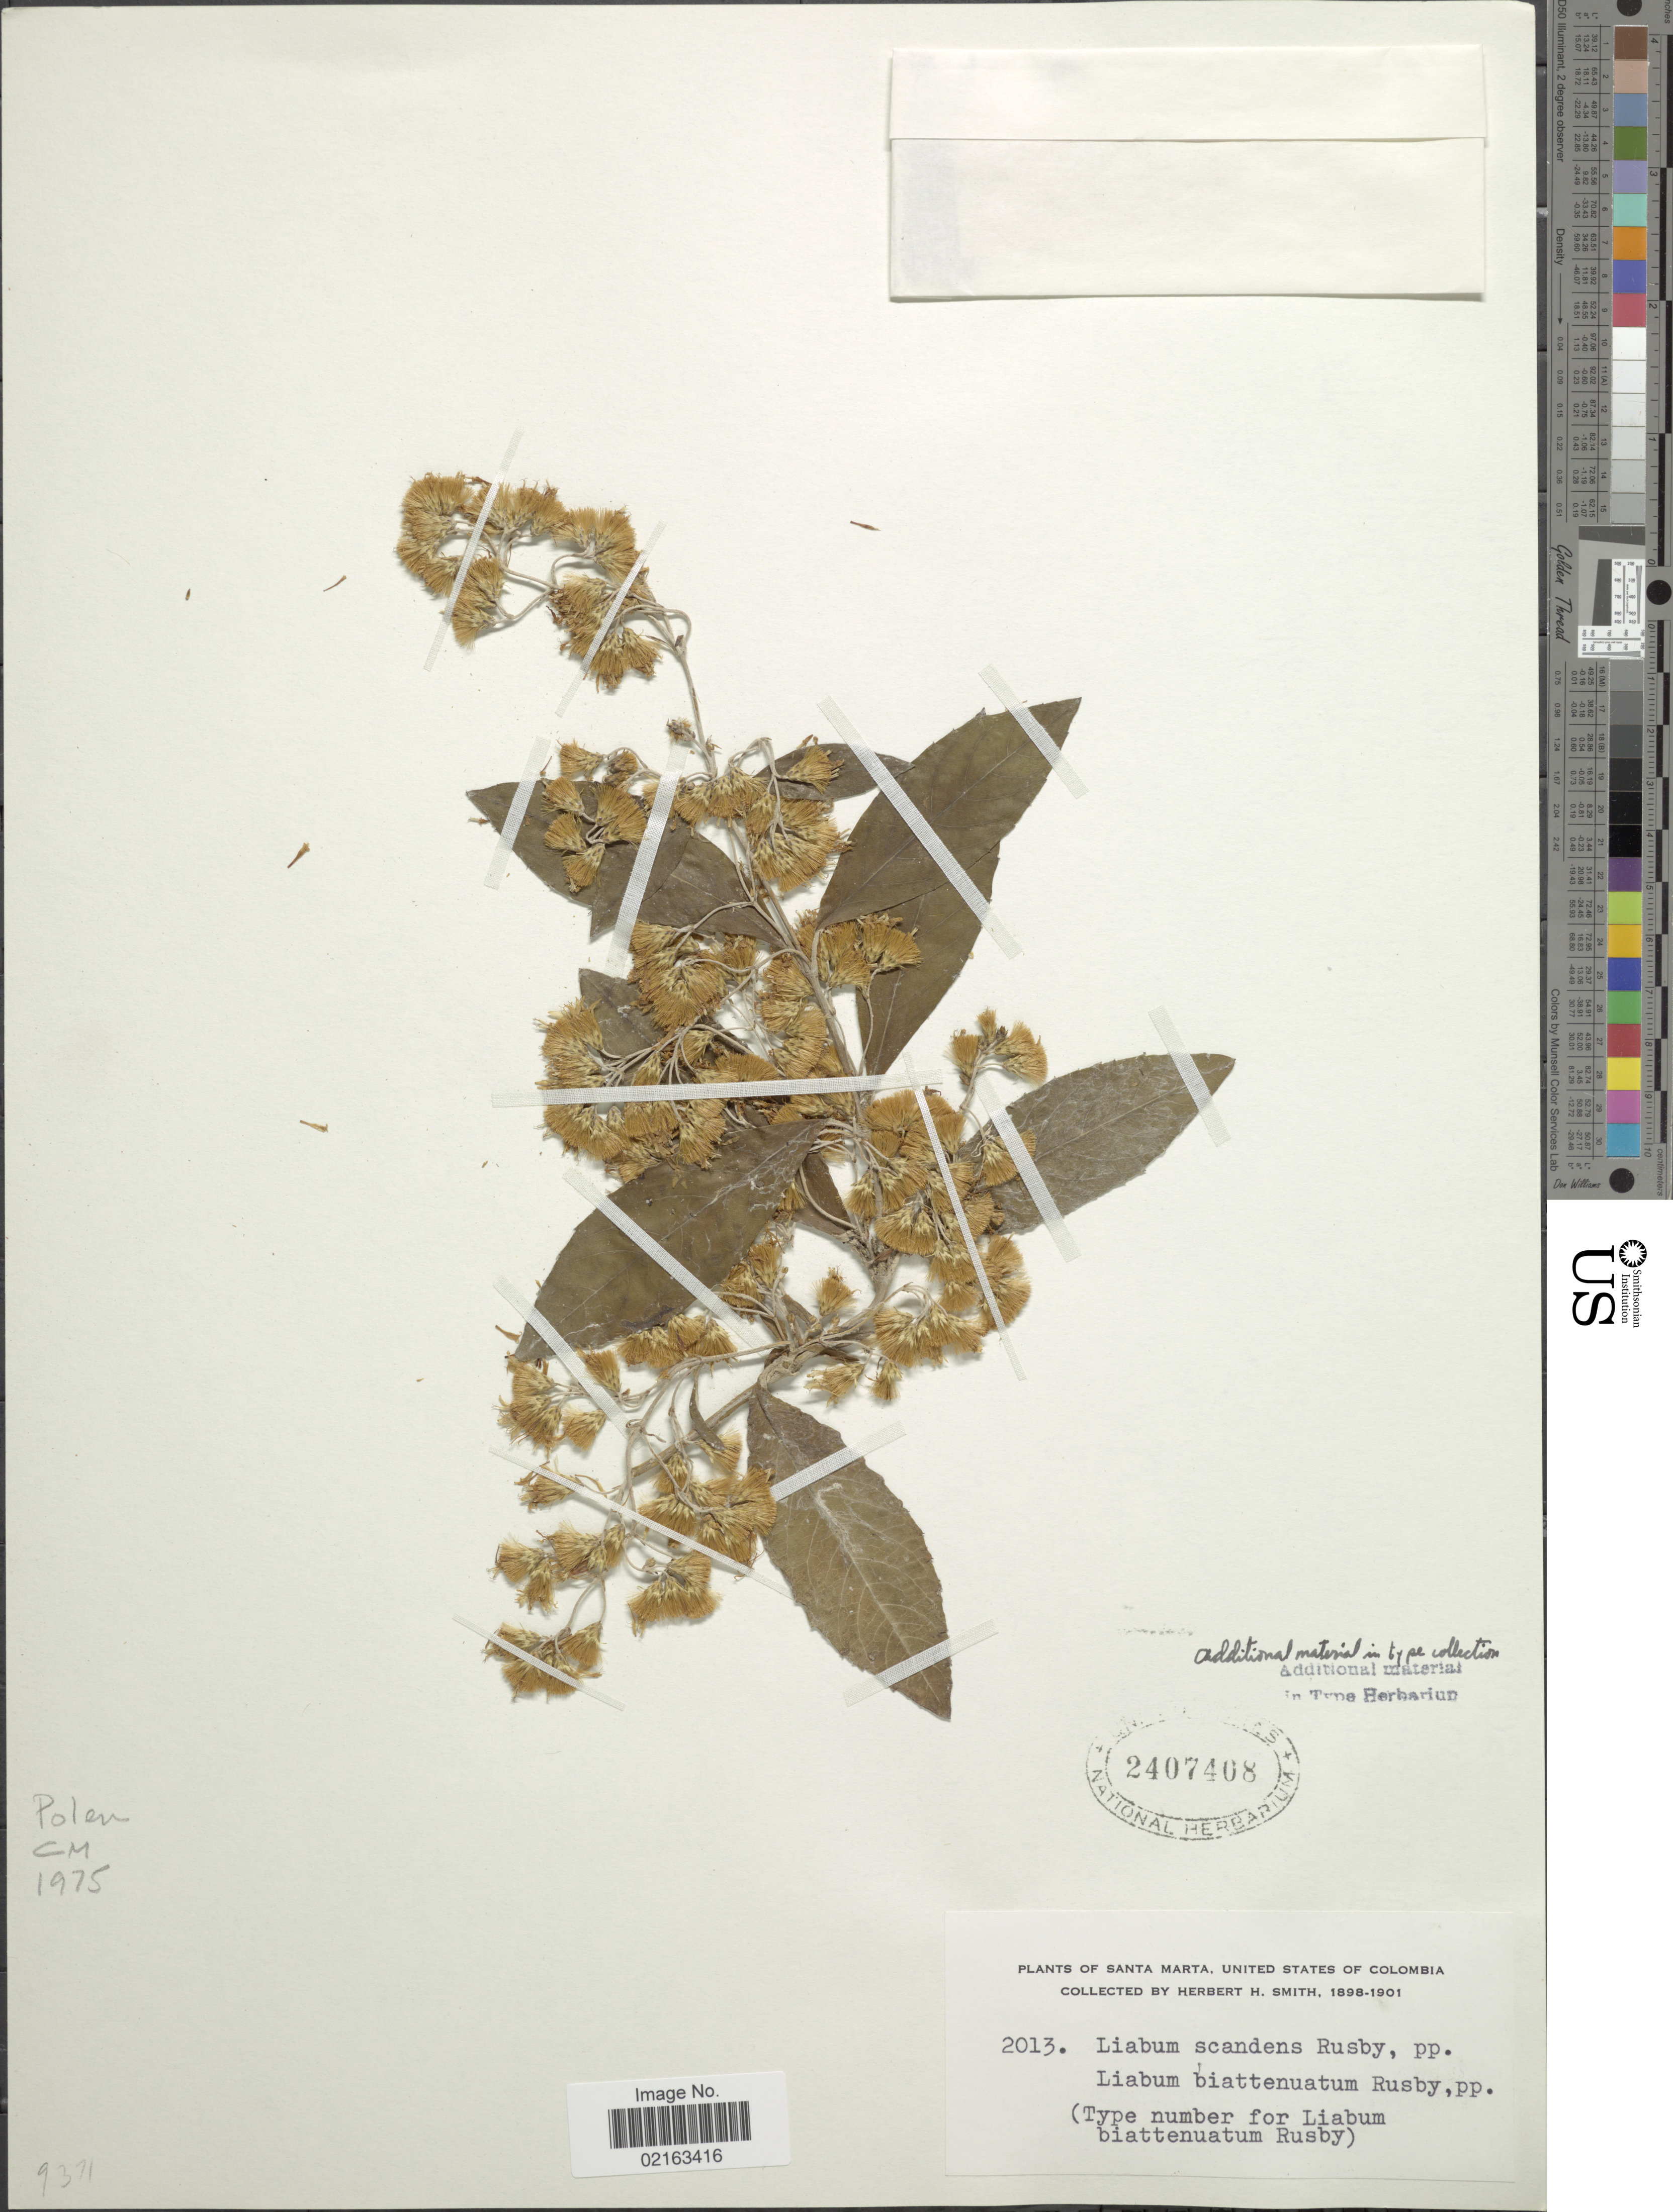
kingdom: Plantae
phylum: Tracheophyta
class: Magnoliopsida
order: Asterales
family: Asteraceae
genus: Oligactis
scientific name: Oligactis volubilis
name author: (Kunth) Cass.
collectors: Herbert H. Smith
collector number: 2013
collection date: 1898/1901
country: Colombia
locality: Santa Marta, United States of Colombia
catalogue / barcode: US 2407408